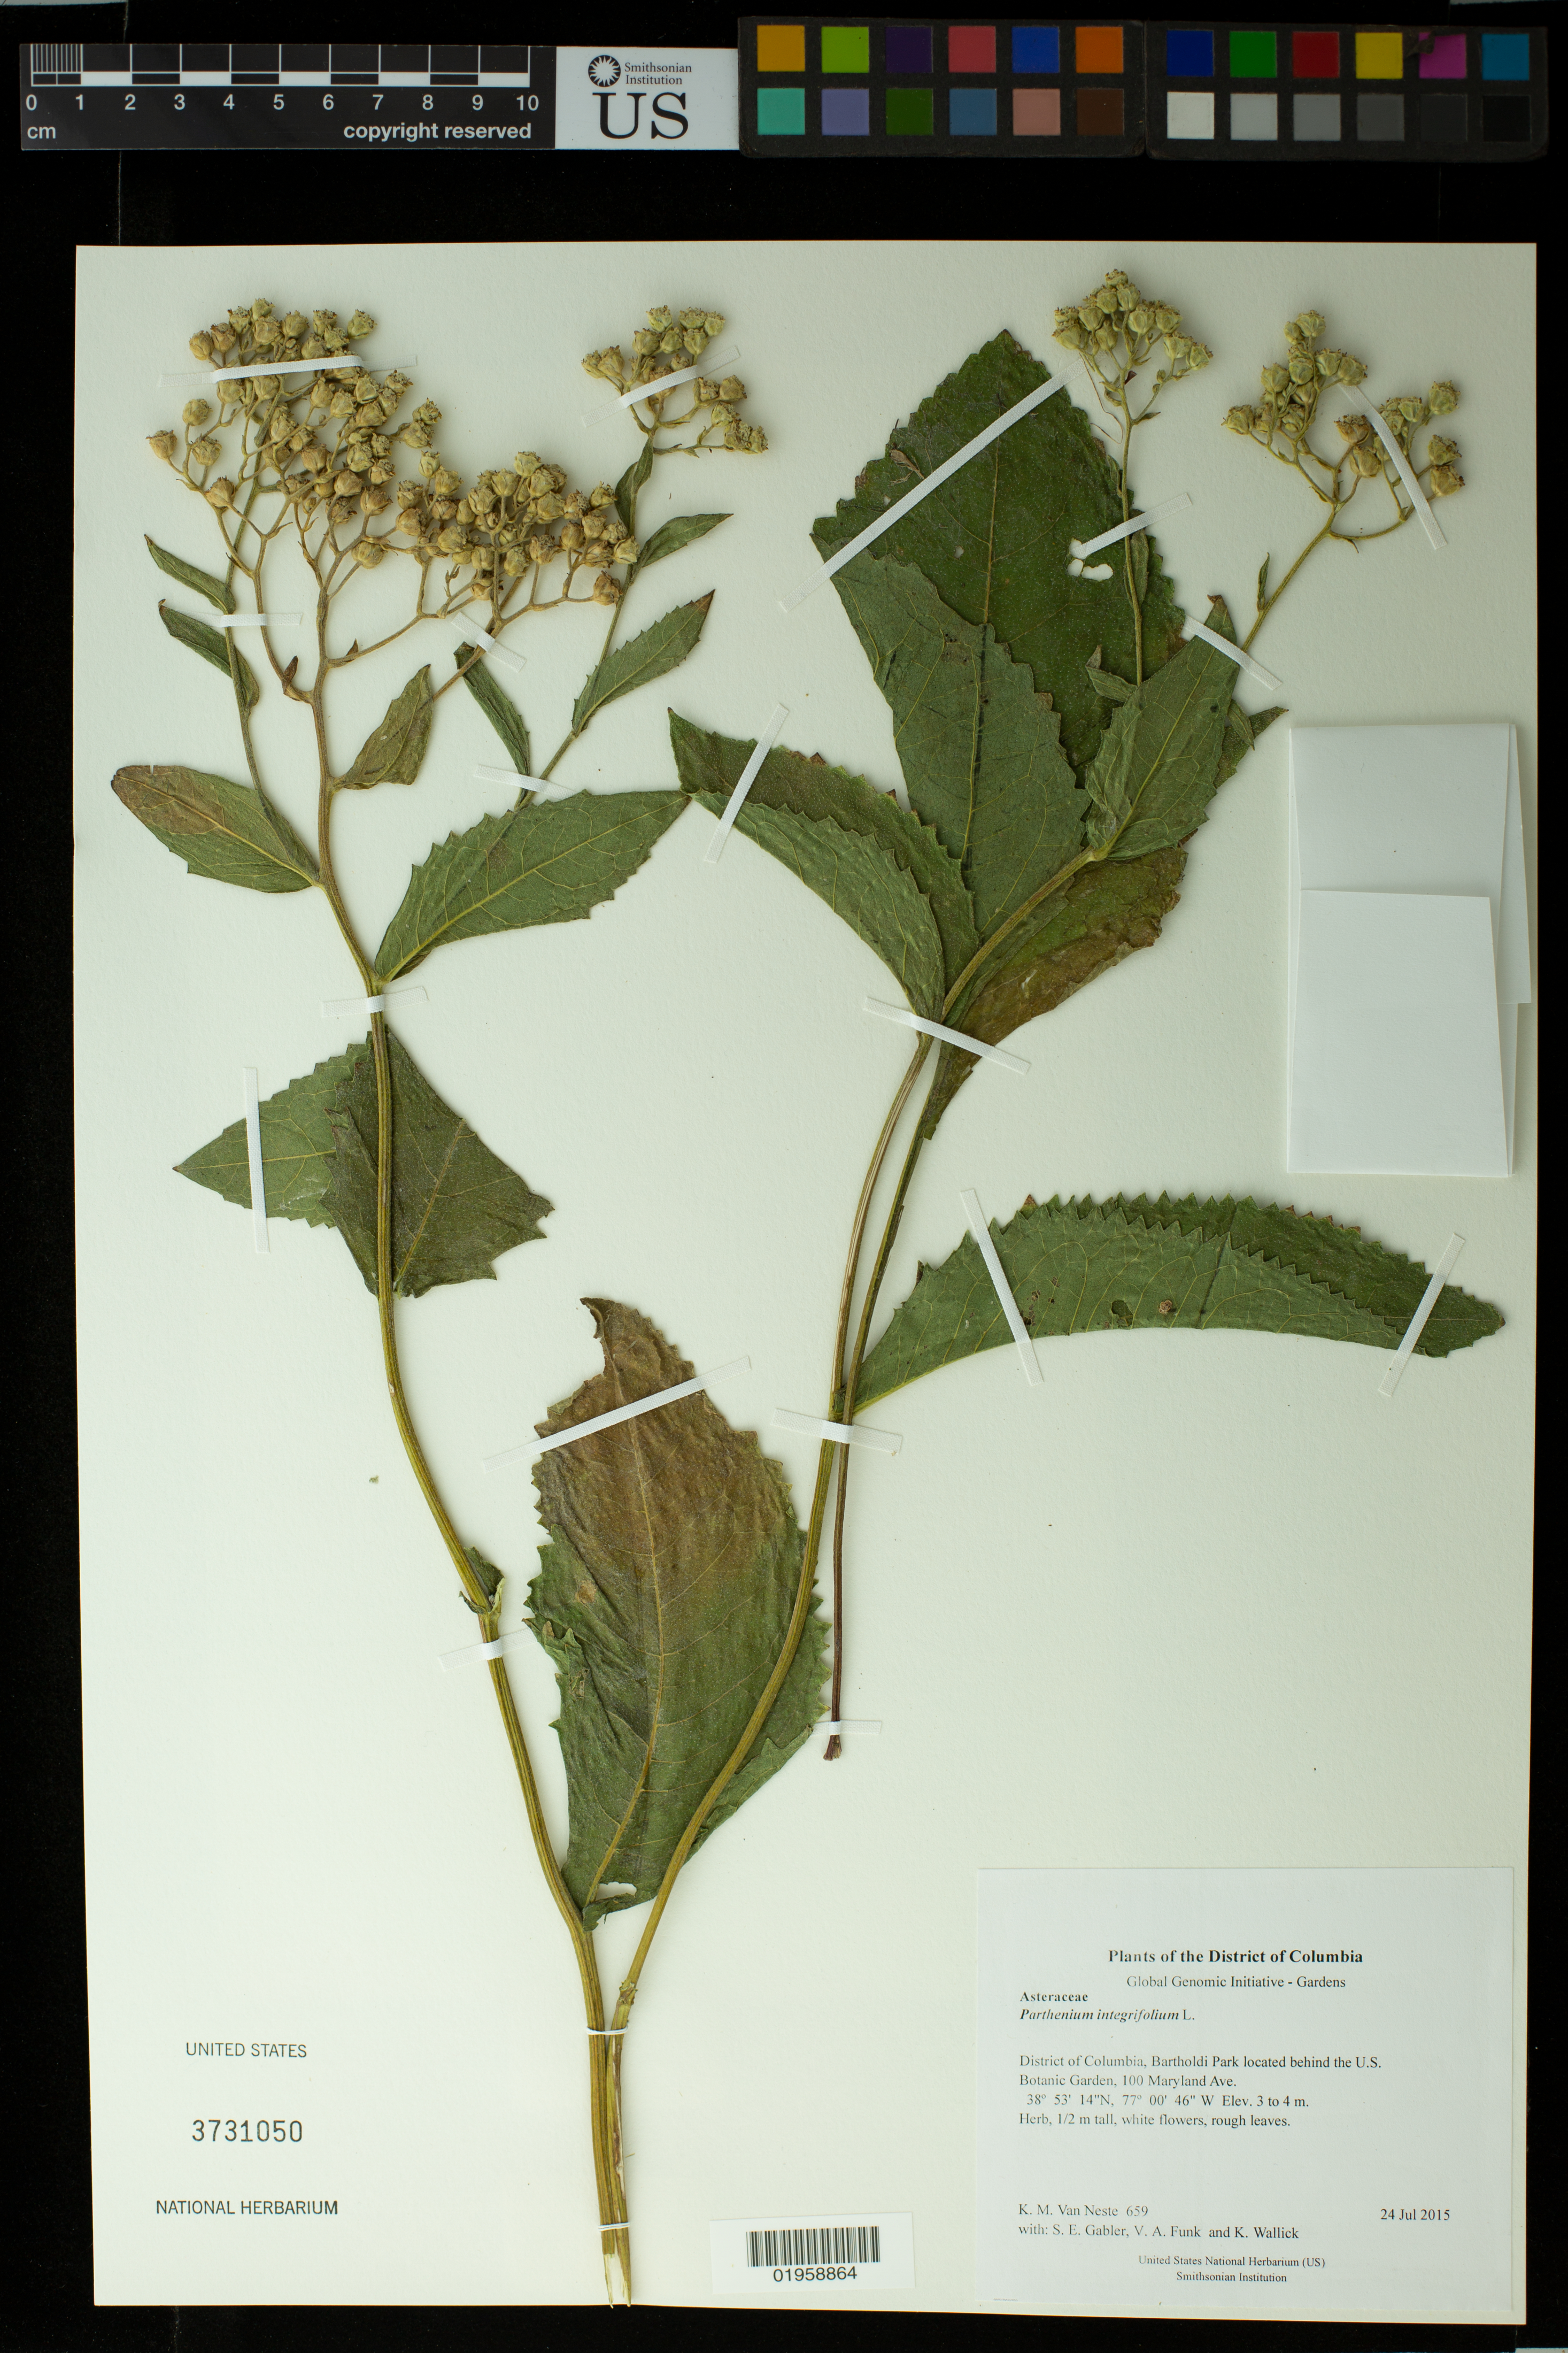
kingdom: Plantae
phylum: Tracheophyta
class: Magnoliopsida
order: Asterales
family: Asteraceae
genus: Parthenium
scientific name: Parthenium integrifolium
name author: L.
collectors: K. M. Van Neste, S. E. Gabler, V. Funk & K. Wallick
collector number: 659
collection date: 2015-07-24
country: United States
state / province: District of Columbia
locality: Bartholdi Park located behind the U.S. Botanic Garden, 100 Maryland Ave.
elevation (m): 3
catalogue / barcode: US 3731050